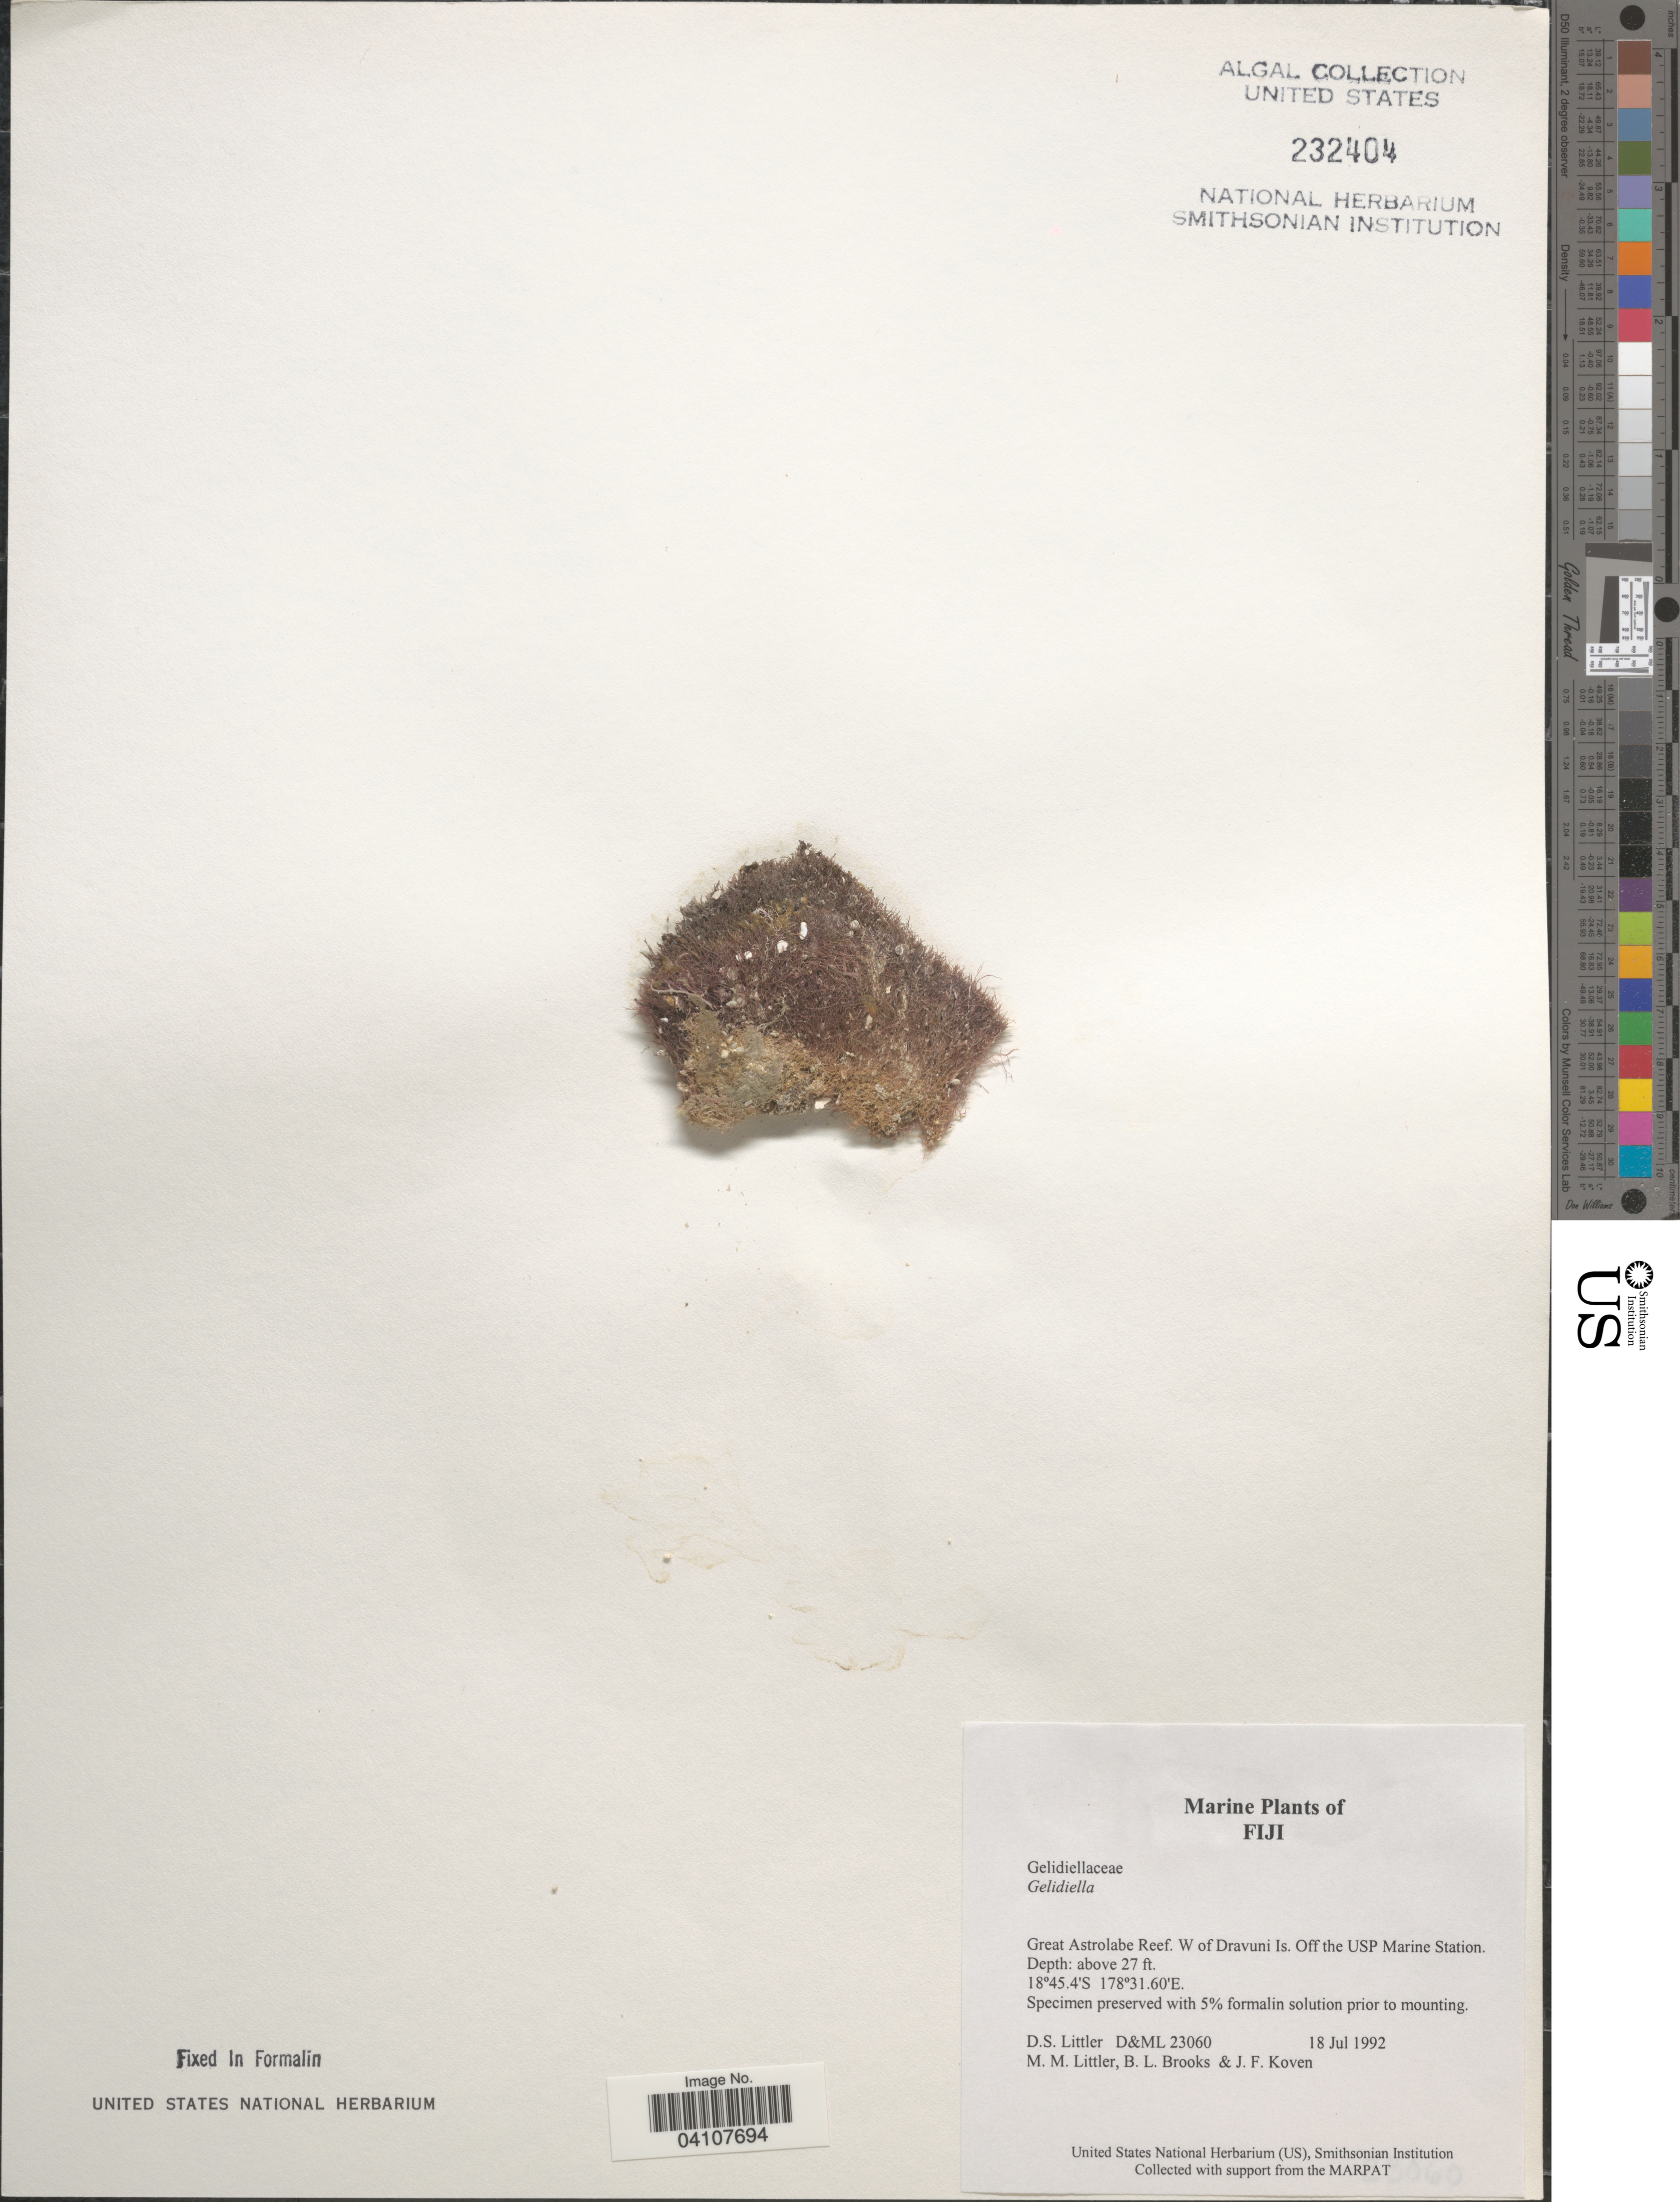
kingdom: Plantae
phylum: Rhodophyta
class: Florideophyceae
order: Gelidiales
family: Gelidiellaceae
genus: Gelidiella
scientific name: Gelidiella sp.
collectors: D. S. Littler, B. Brooks & J. Koven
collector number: D&ML23060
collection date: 1992-07-18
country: Fiji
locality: Great Astrolabe Reef. W of Dravuni Is. Off the USP Marine Station.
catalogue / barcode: US 232404